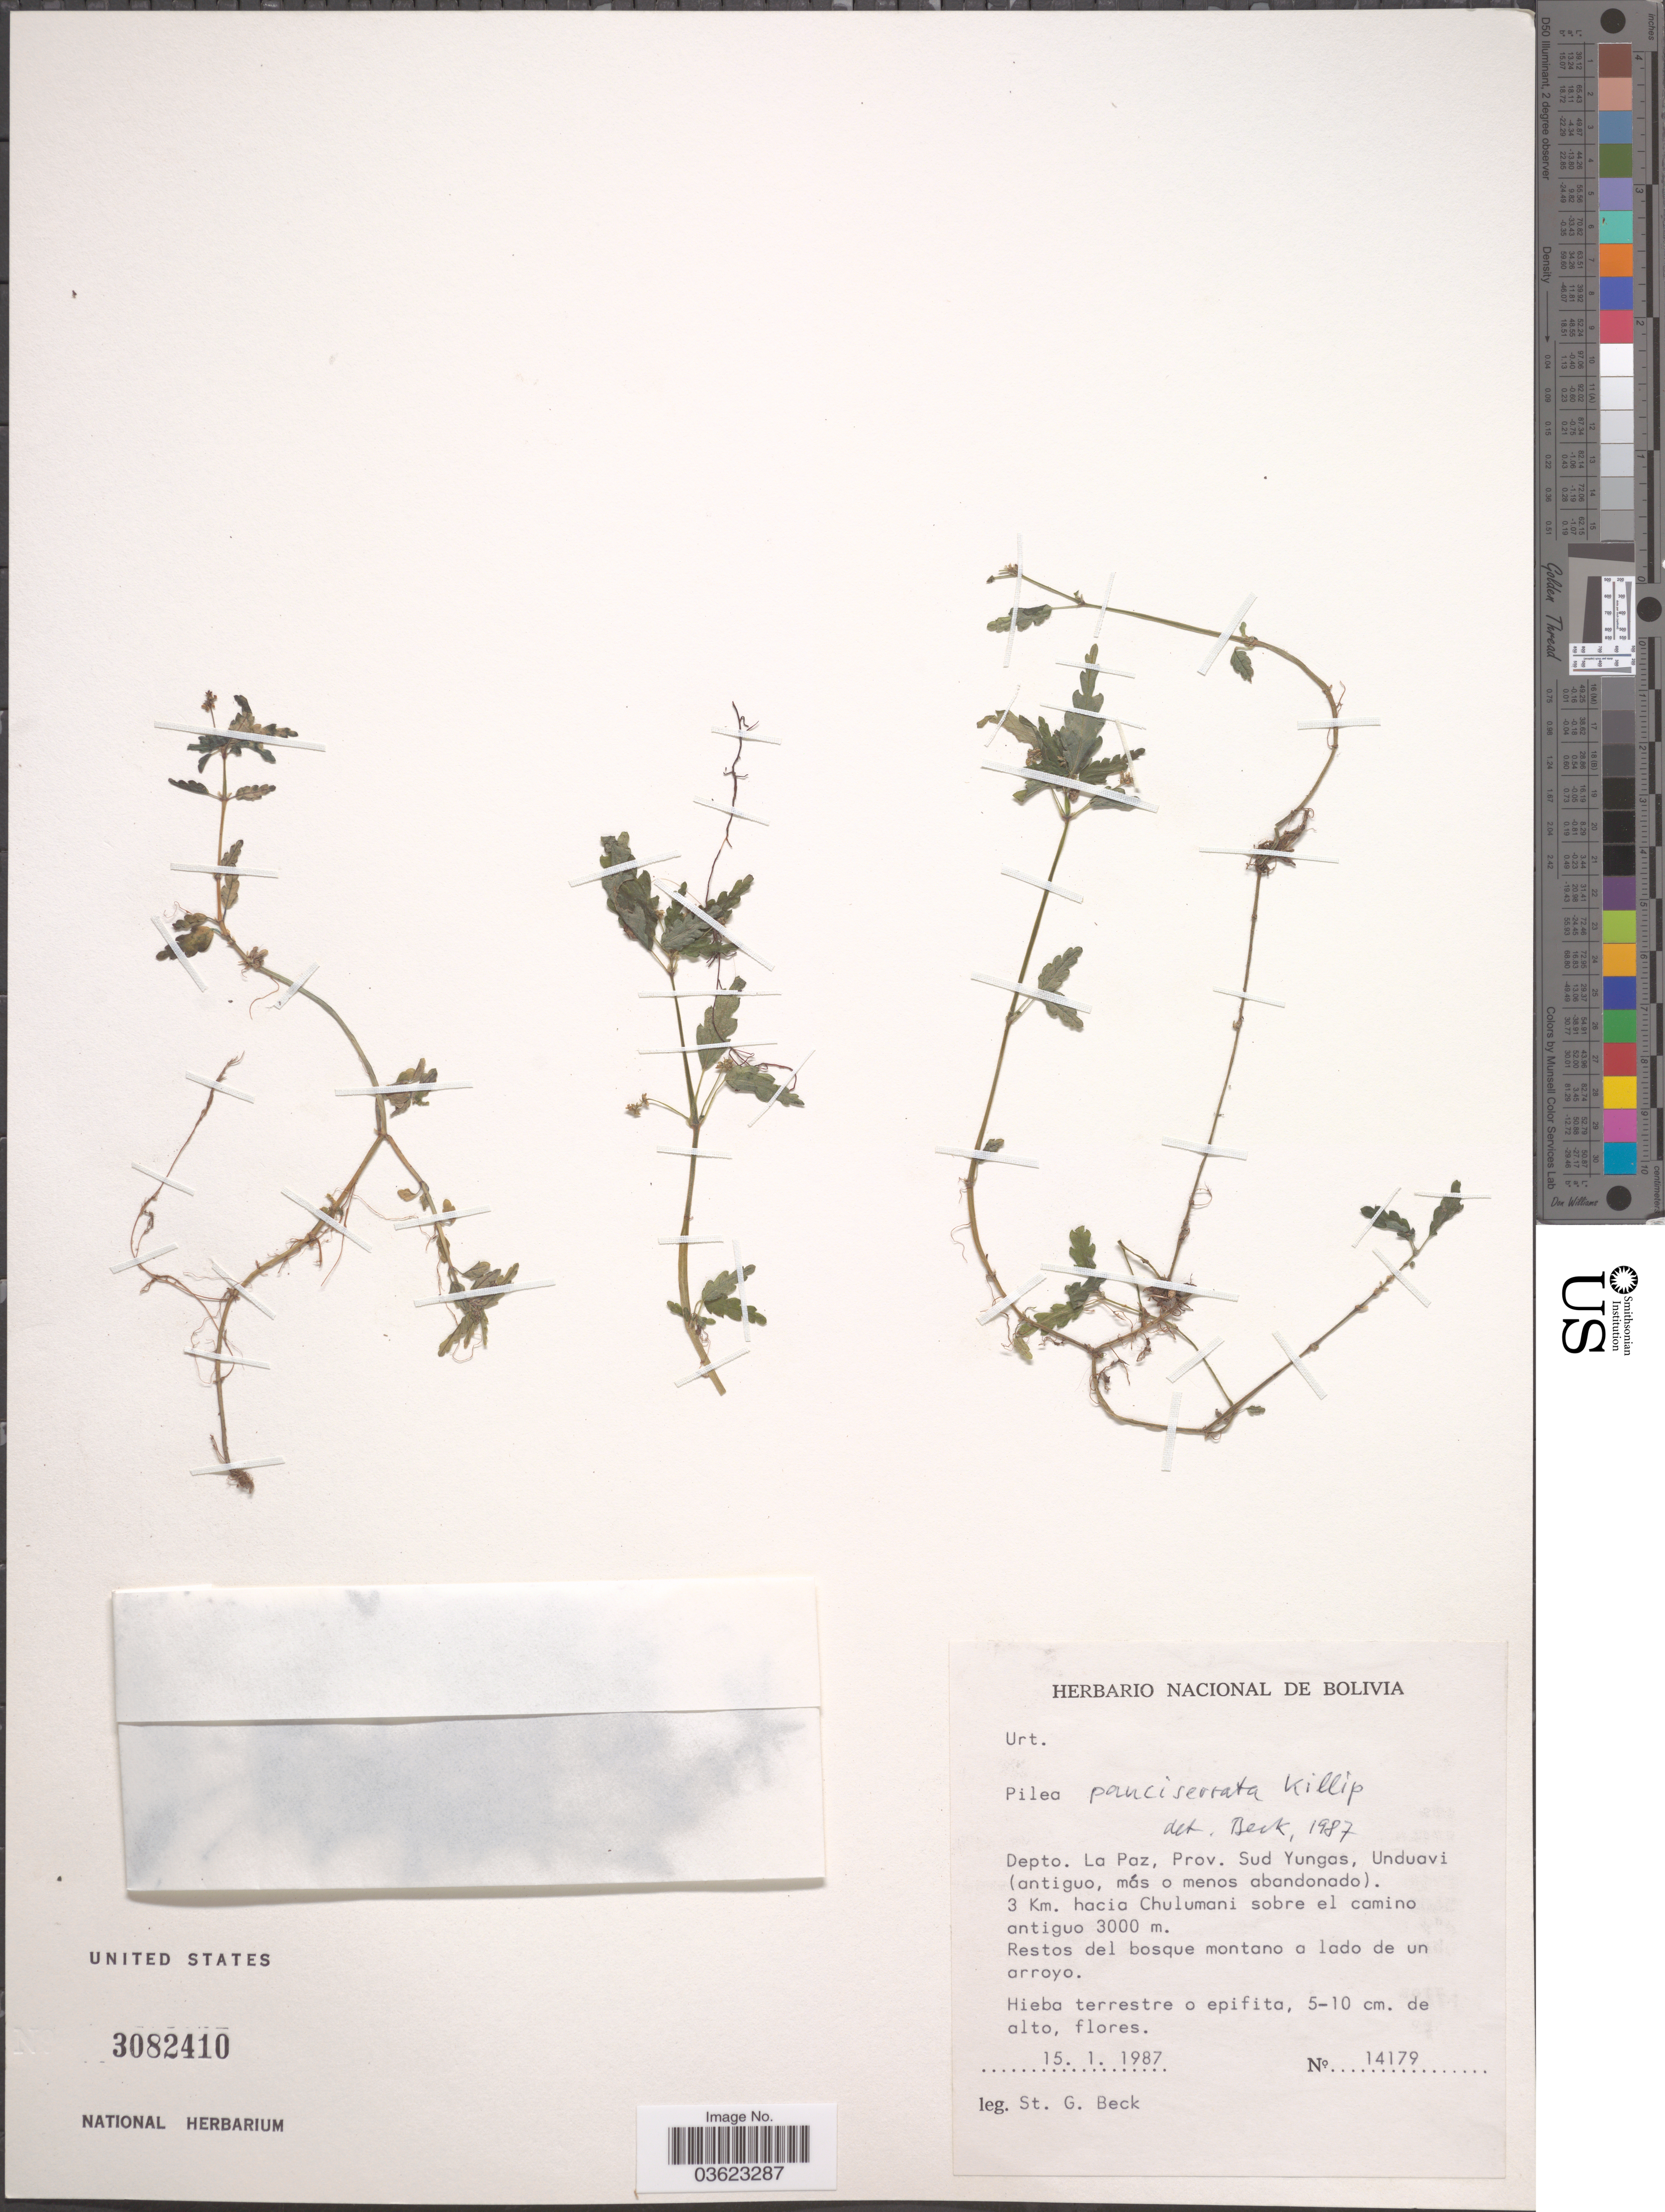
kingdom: Plantae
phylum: Tracheophyta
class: Magnoliopsida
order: Rosales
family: Urticaceae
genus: Pilea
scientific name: Pilea pauciserrata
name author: Killip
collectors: S. G. Beck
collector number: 14179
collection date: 1987-01-15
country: Bolivia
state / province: La Paz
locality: Depto. La Paz, Prov. Sud Yungas, Unduavi (antiguo más o menos abandonada). 3 Km. hacia Chulumani sobre el camino antiguo 3000 m. [unsure placement]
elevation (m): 3000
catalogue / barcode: US 3082410